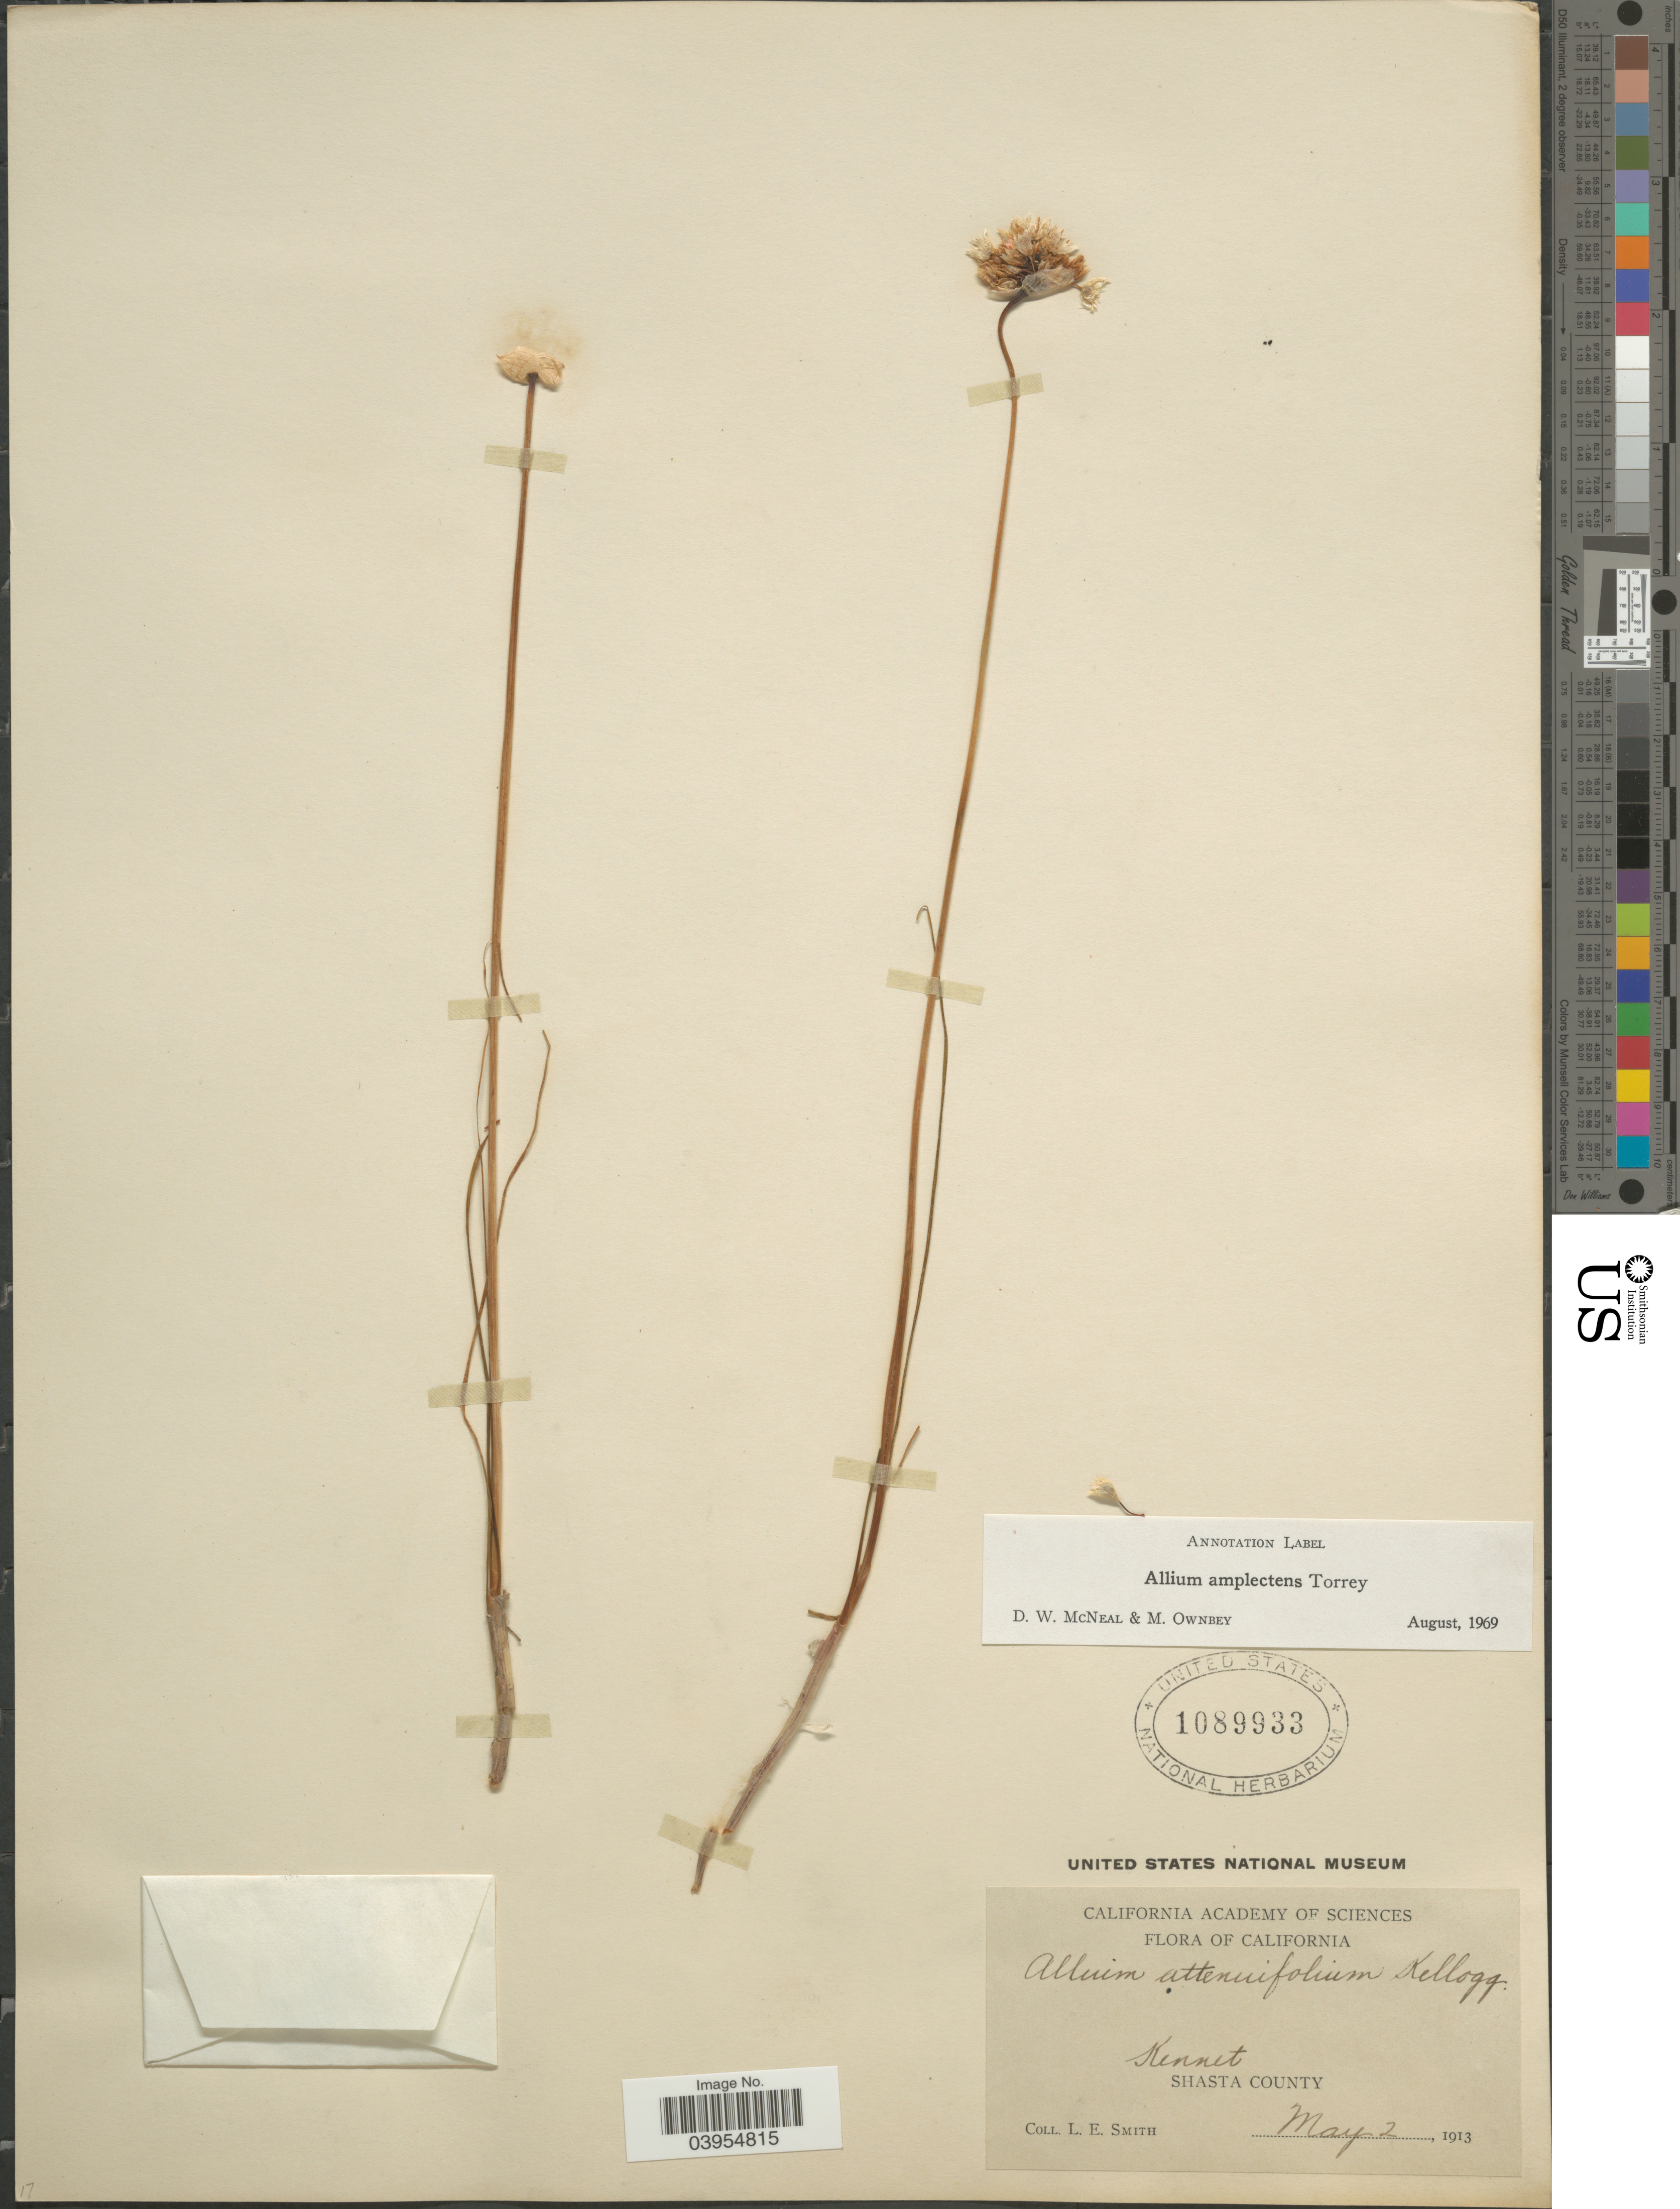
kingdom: Plantae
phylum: Tracheophyta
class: Liliopsida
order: Asparagales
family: Amaryllidaceae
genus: Allium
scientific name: Allium amplectens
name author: Torr.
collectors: L. E. Smith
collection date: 1913-05-02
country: United States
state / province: California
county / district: Shasta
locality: Kennet. Shasta County.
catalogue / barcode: US 1089933